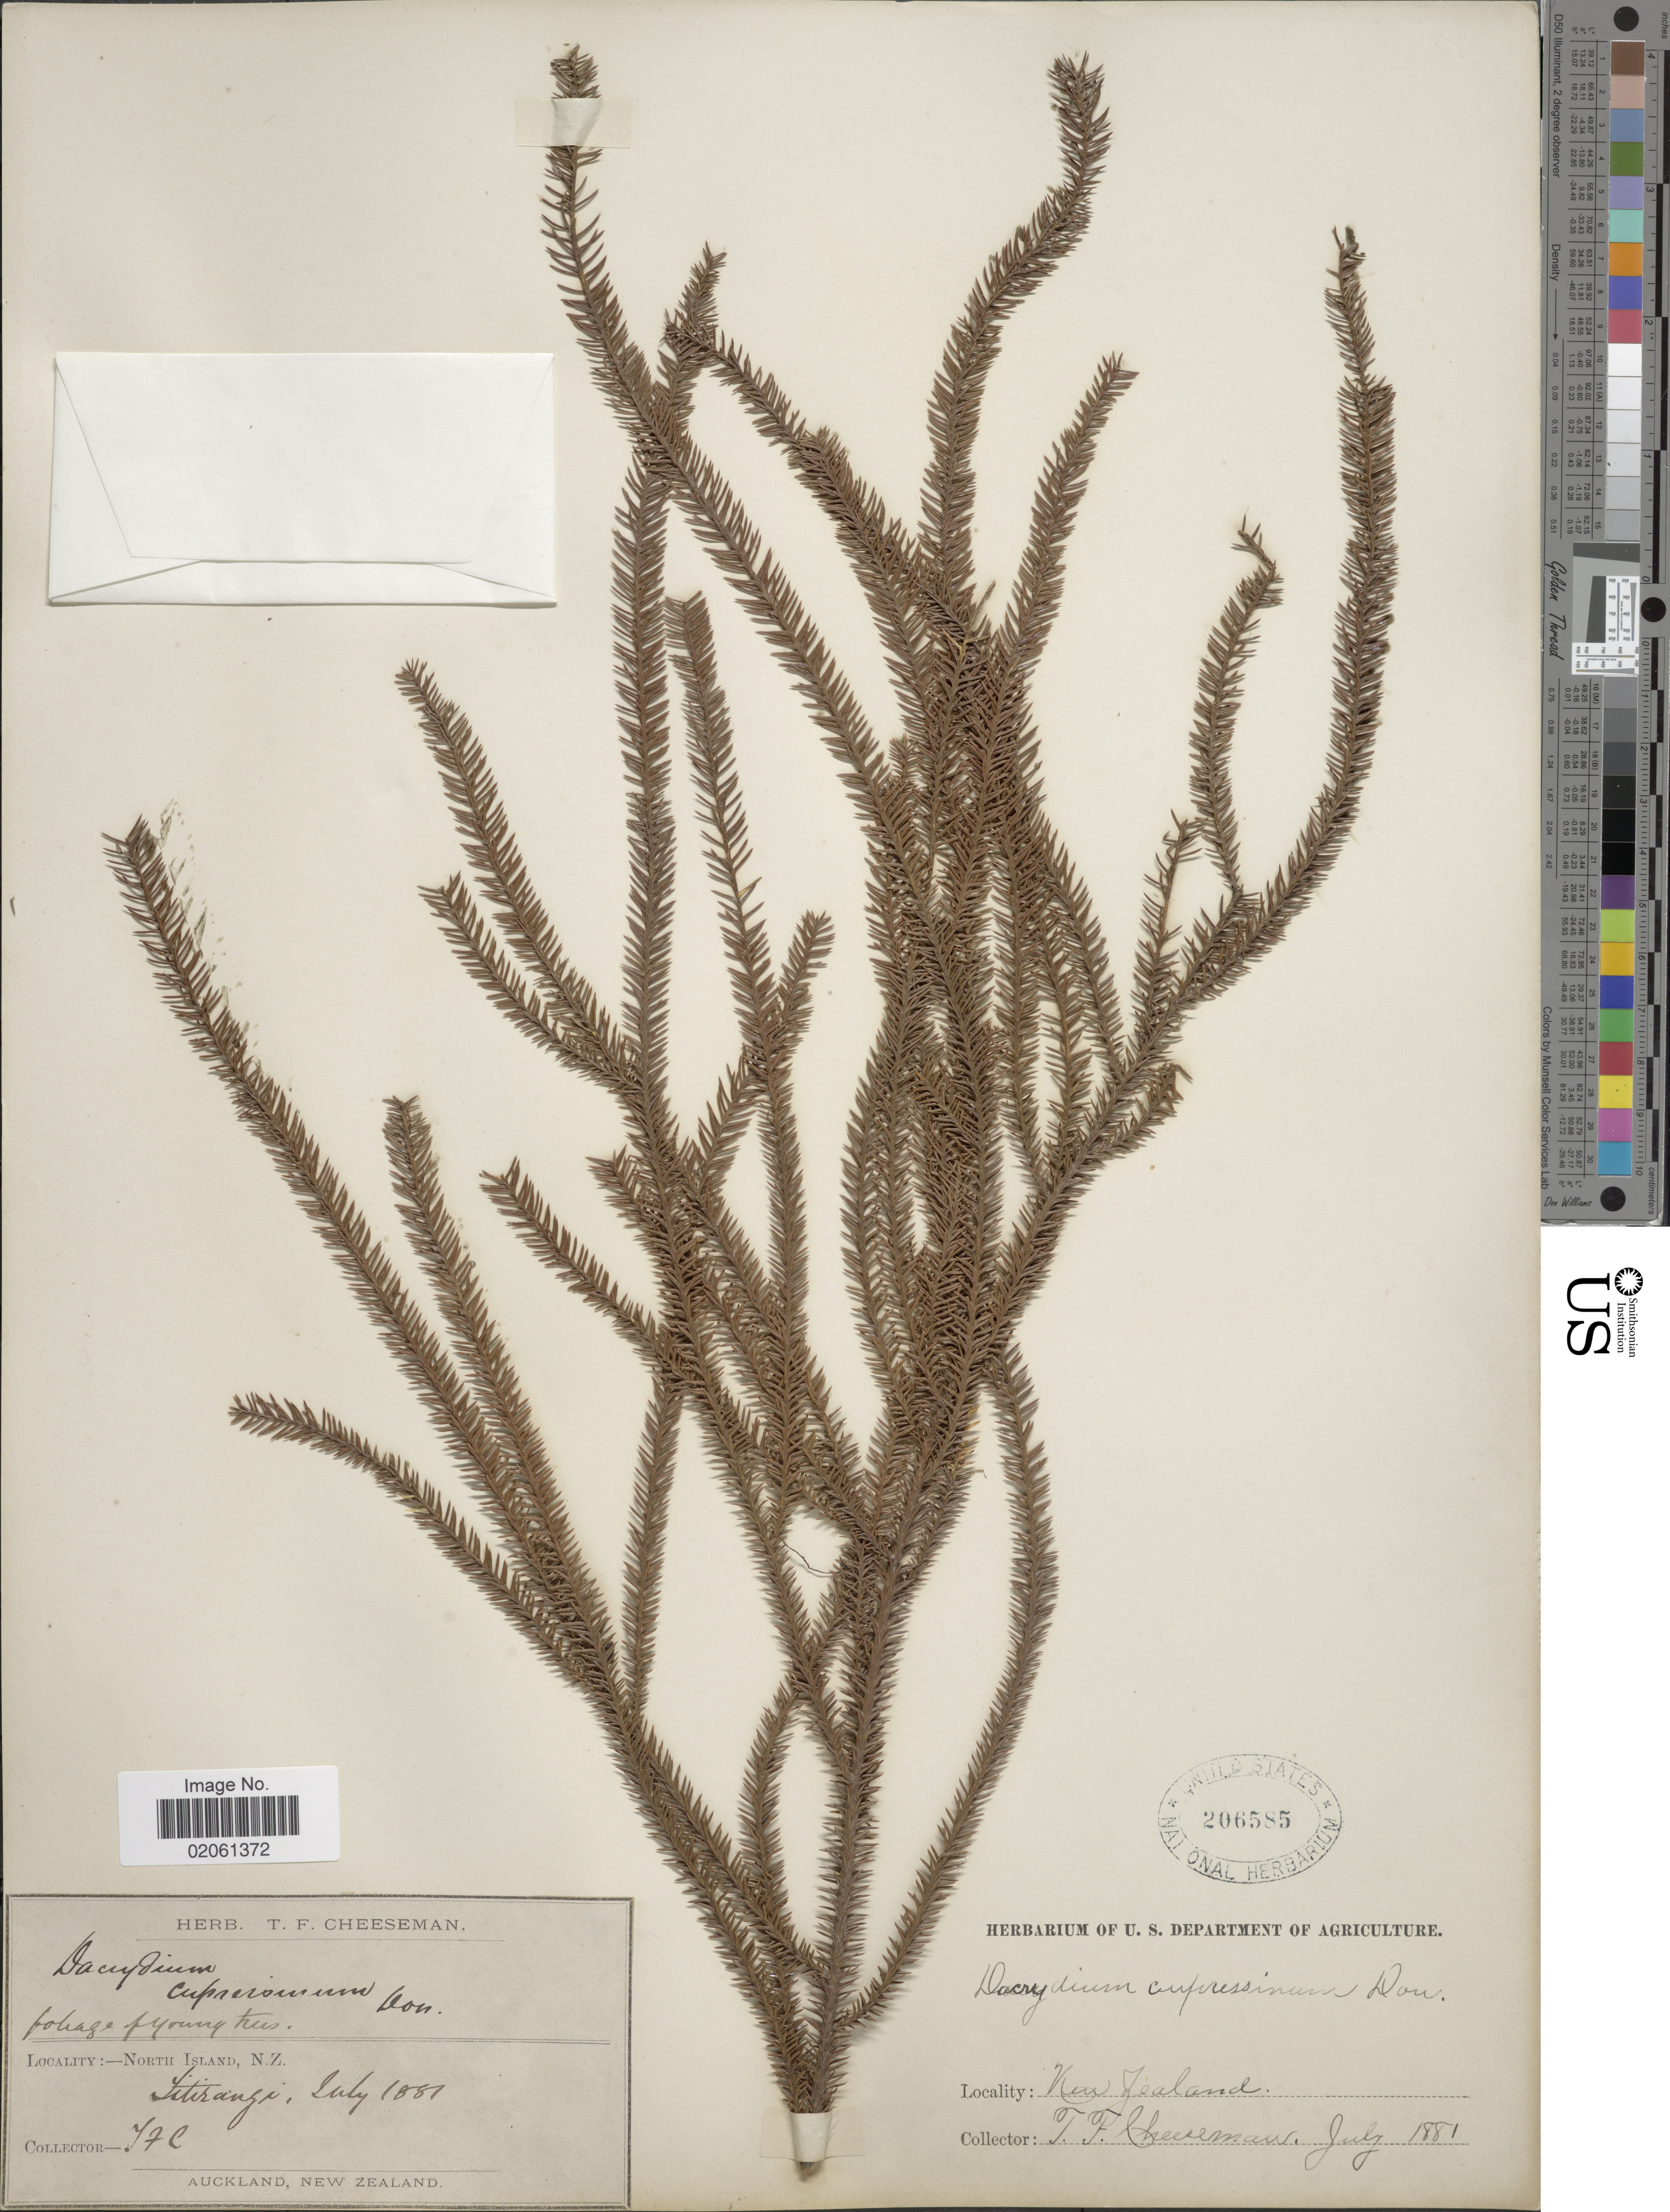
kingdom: Plantae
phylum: Tracheophyta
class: Pinopsida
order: Pinales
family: Podocarpaceae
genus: Dacrydium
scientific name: Dacrydium cupressinum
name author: Sol. ex G. Forst.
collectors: T. F. Cheeseman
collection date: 1881-07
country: New Zealand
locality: North Island, Titirangi.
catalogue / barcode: US 206585